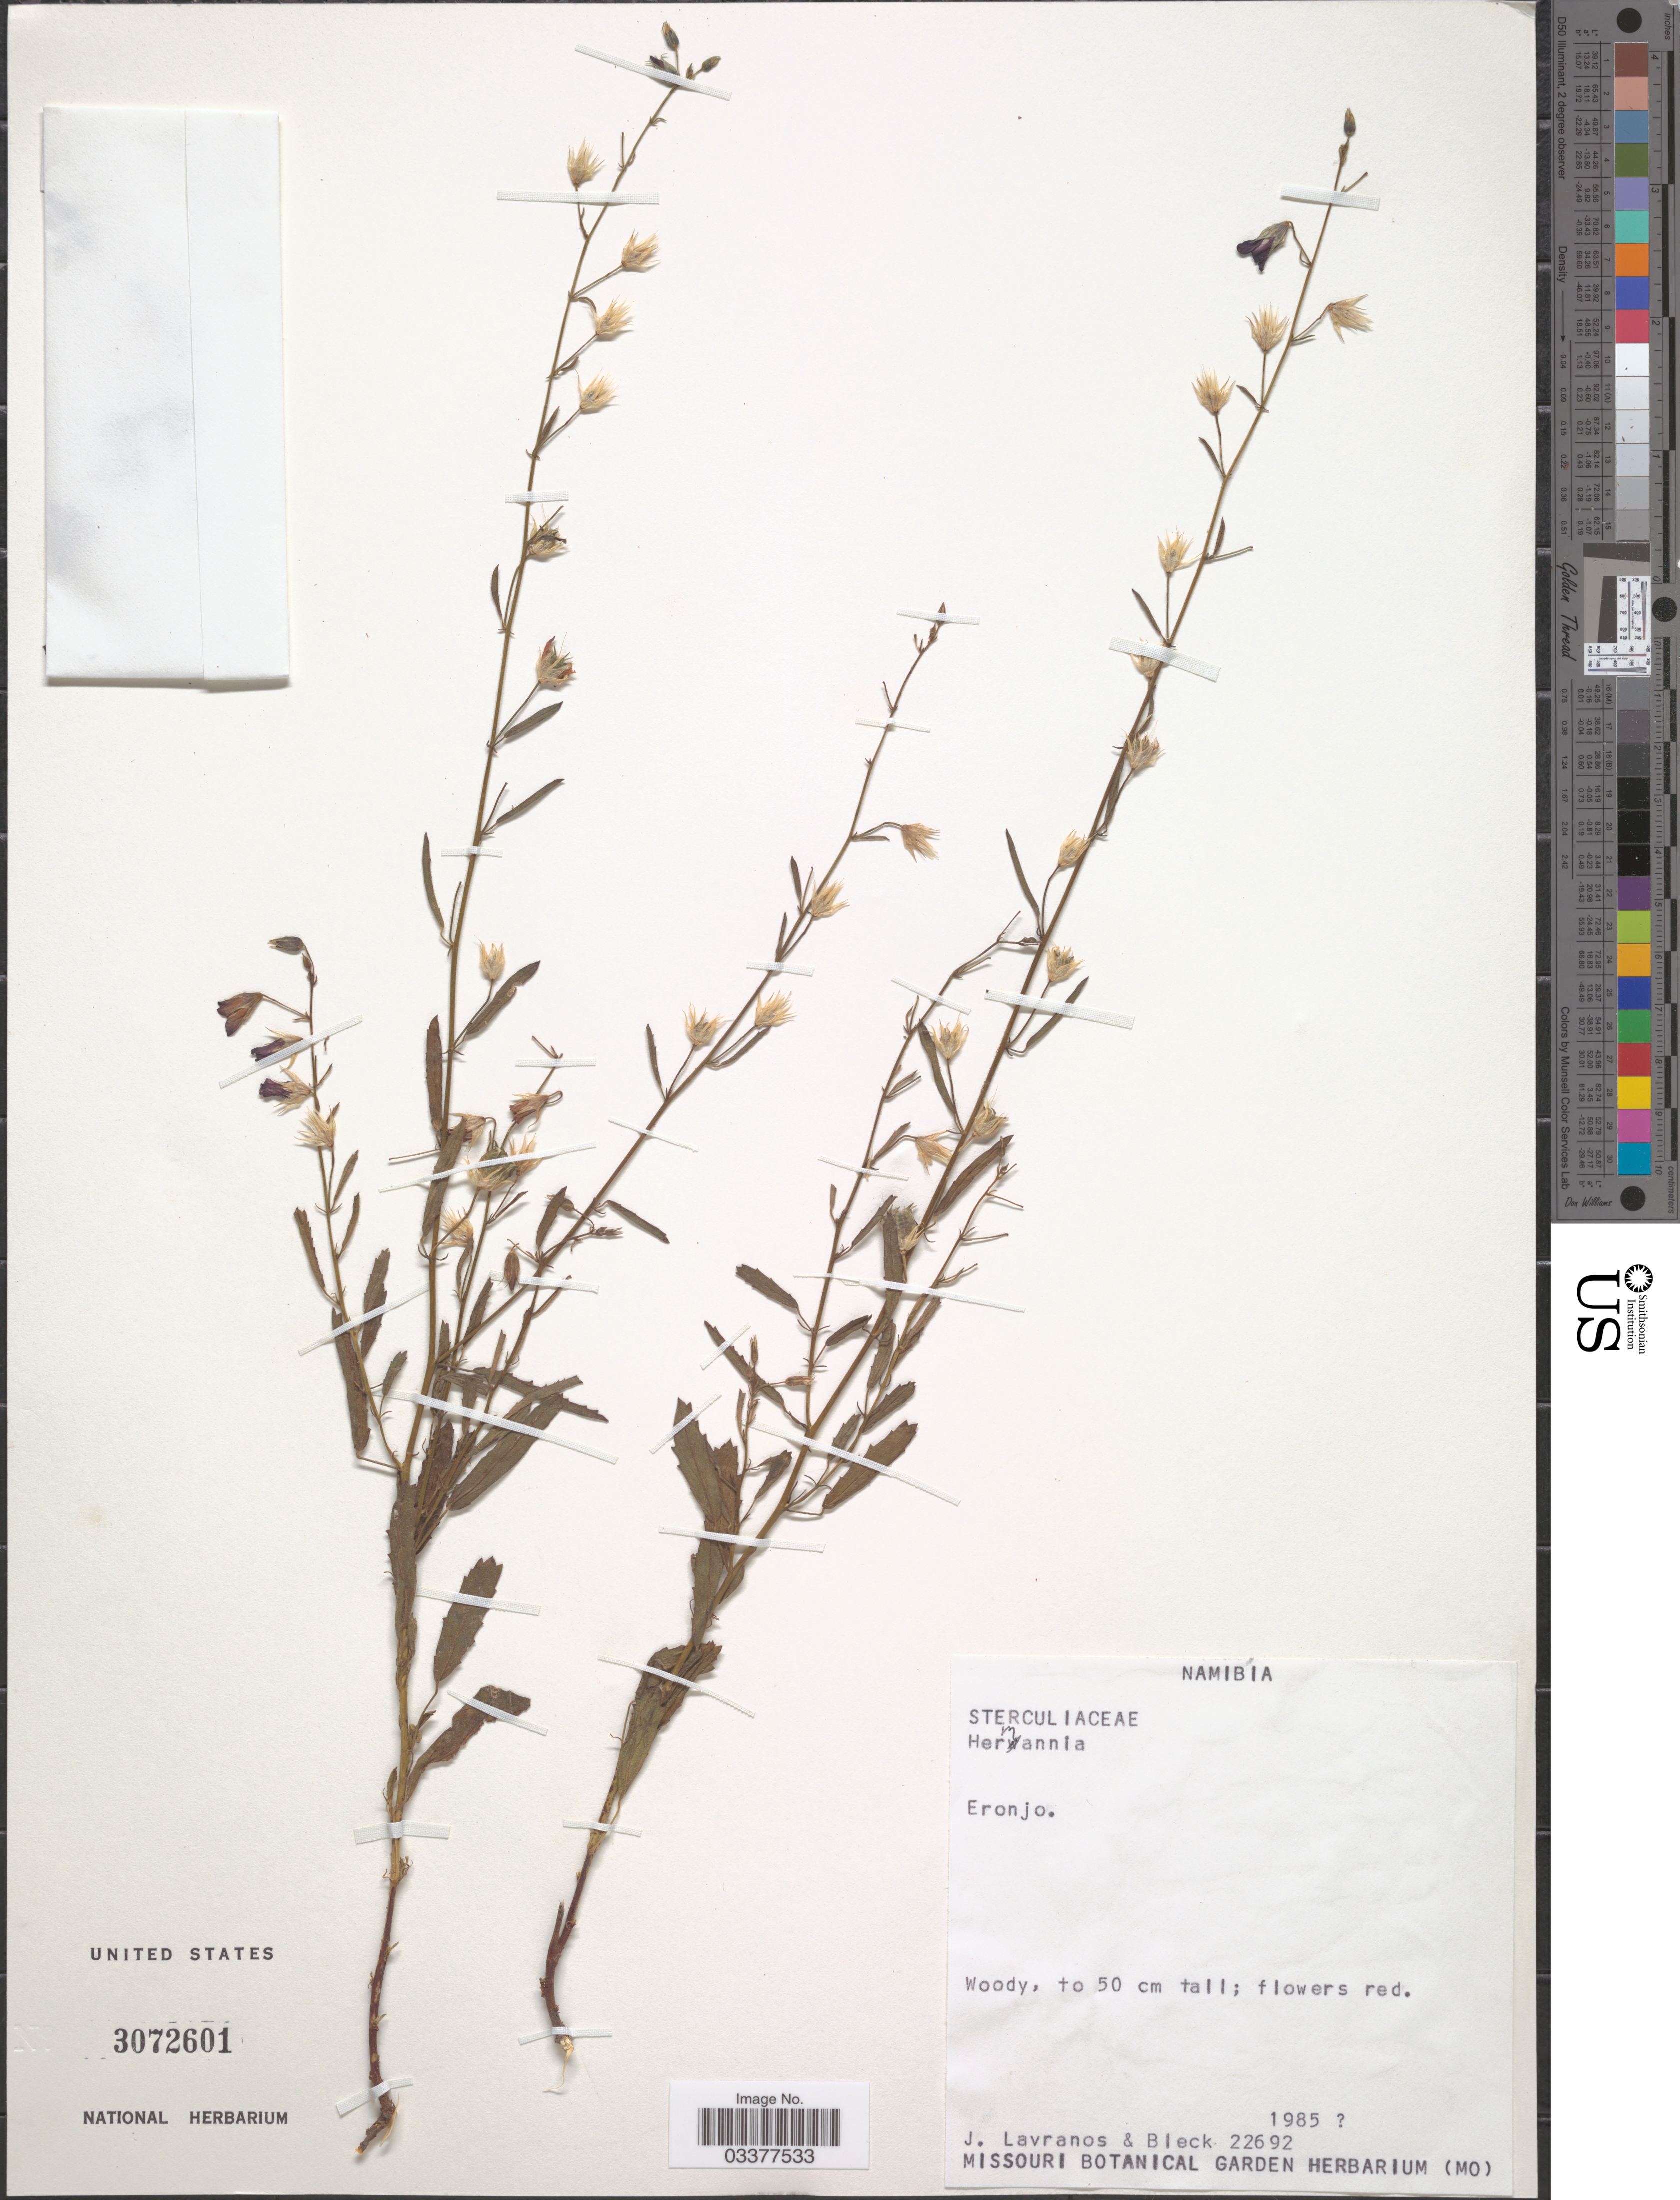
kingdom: Plantae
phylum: Tracheophyta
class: Magnoliopsida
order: Malvales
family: Malvaceae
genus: Hermannia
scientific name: Hermannia sp.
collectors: J. Lavranos & -. Bleck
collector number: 22692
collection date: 1985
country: Namibia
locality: Eronjo.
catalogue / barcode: US 3072601